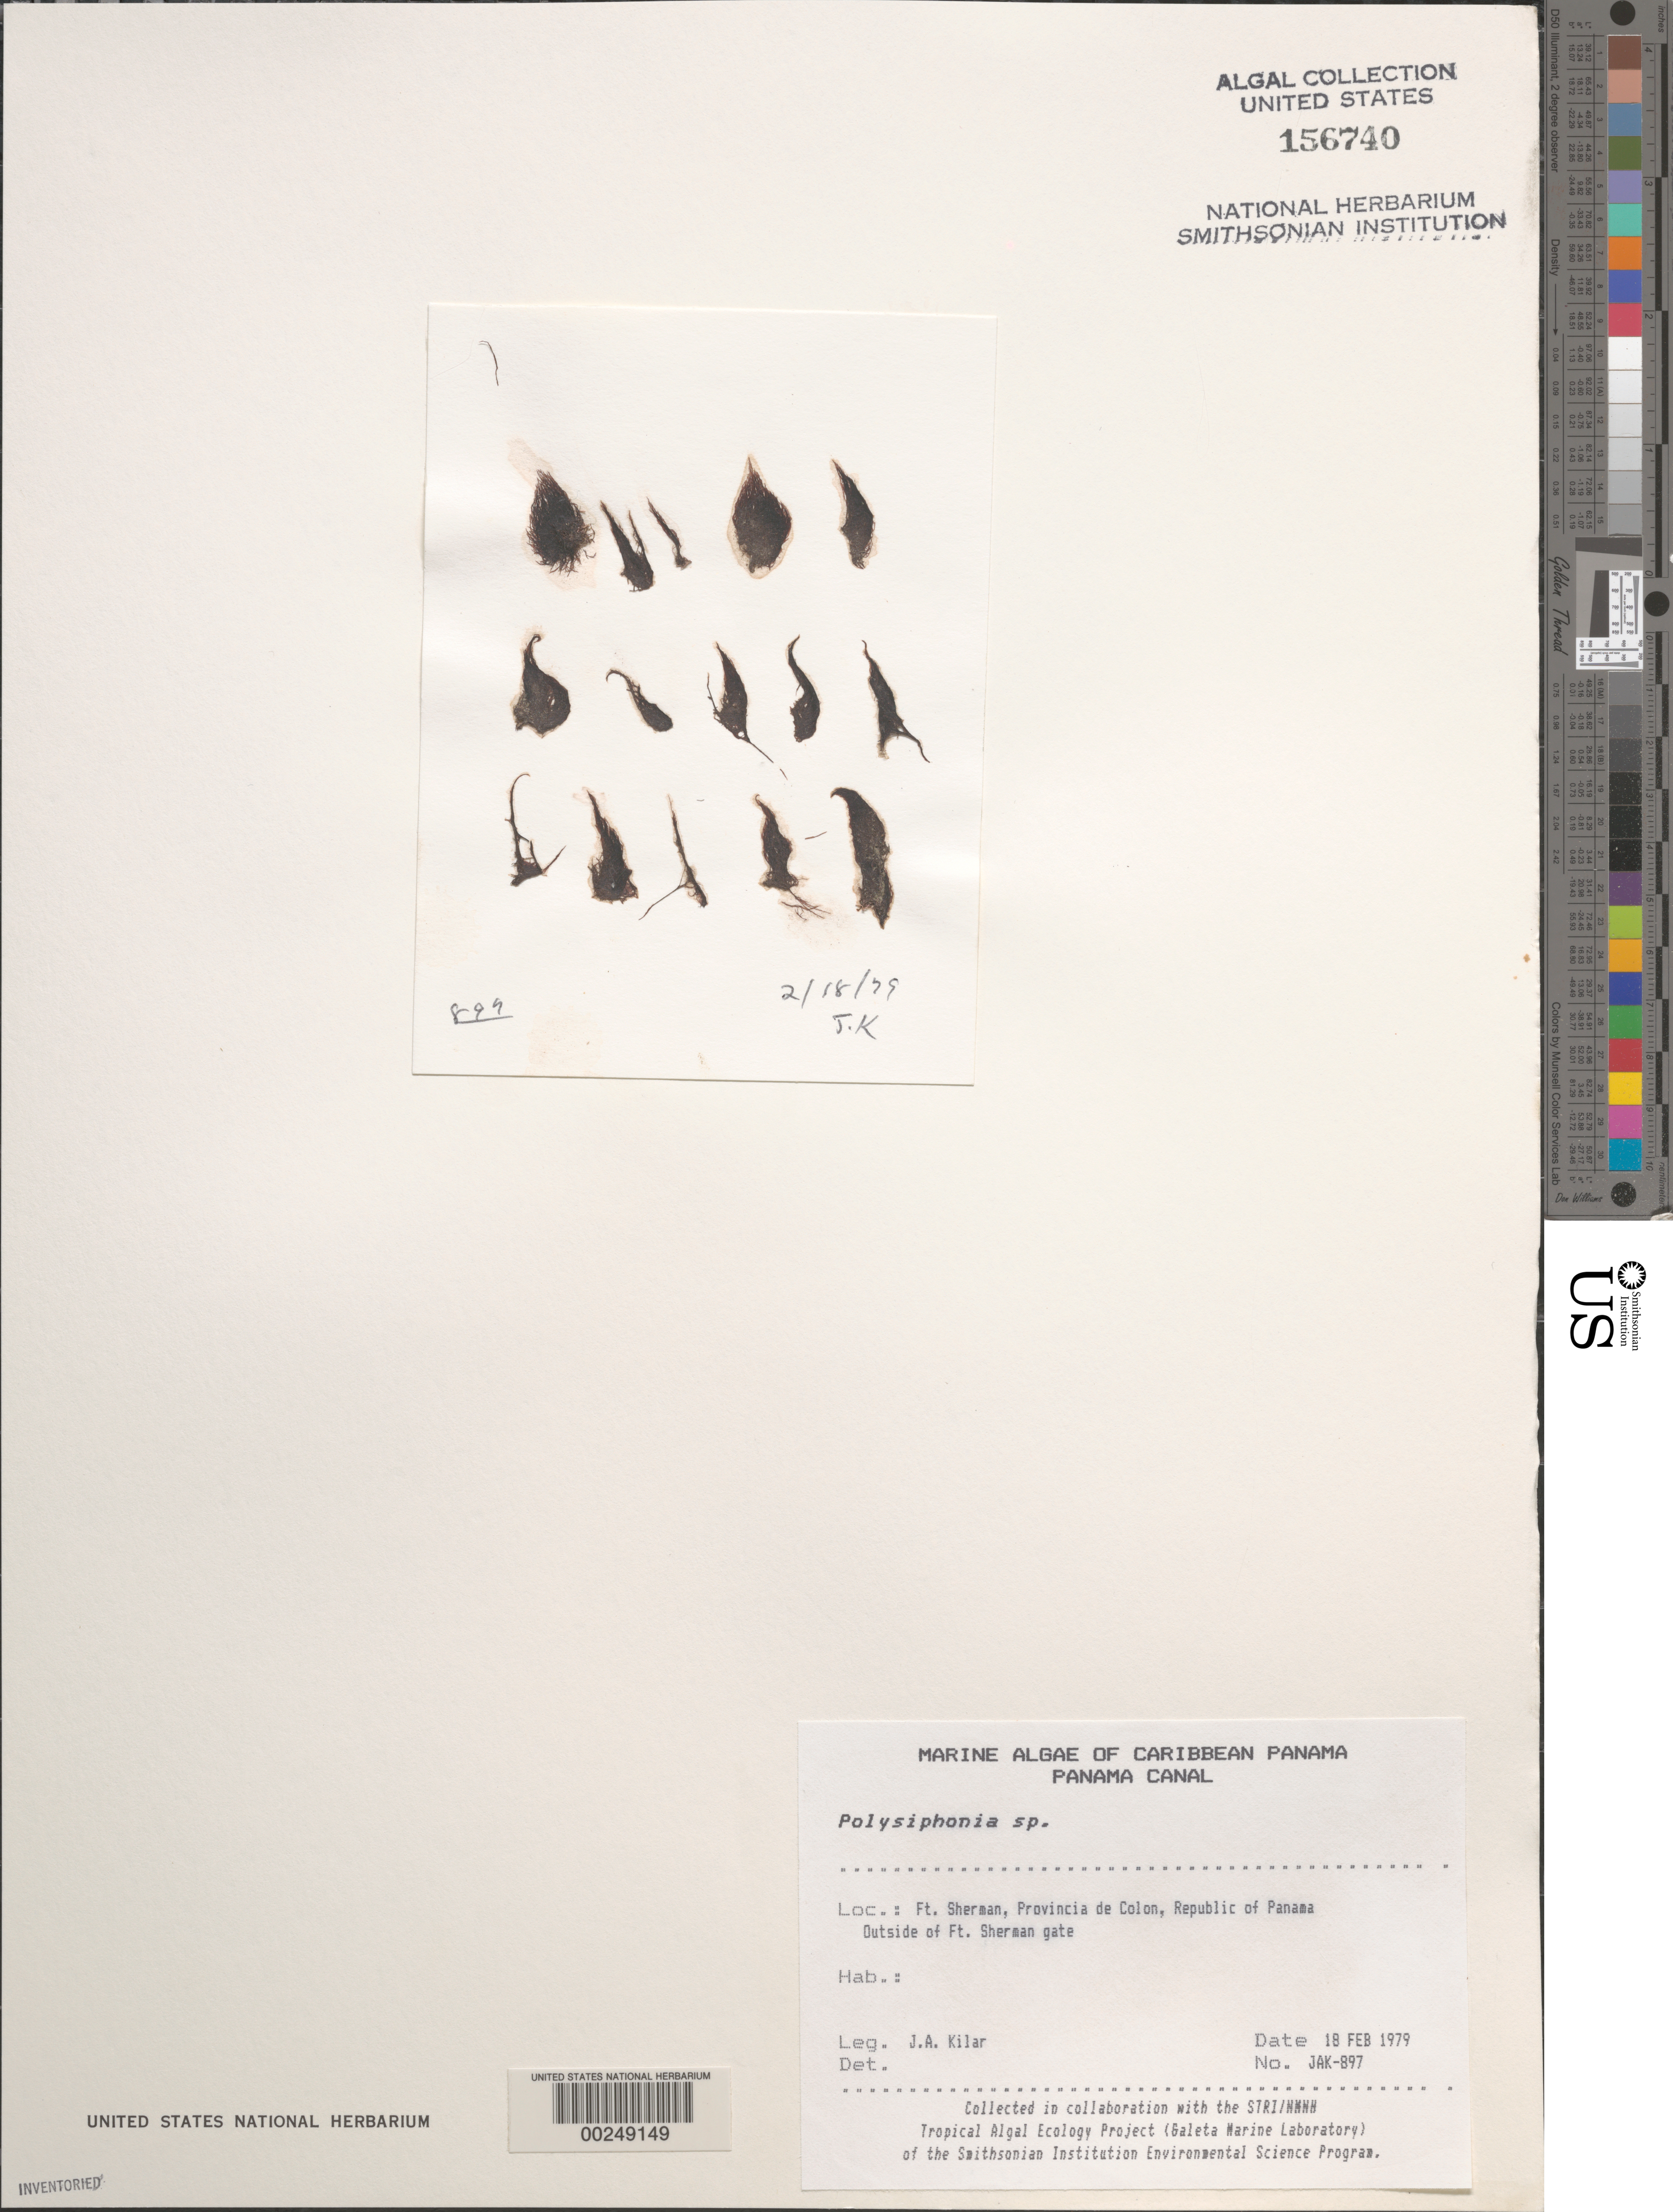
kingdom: Plantae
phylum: Rhodophyta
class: Florideophyceae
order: Ceramiales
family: Rhodomelaceae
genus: Polysiphonia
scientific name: Polysiphonia sp.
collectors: J. A. Kilar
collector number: JAK-897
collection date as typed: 18 Feb 1979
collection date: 1979-02-18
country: Panama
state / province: Colón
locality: Fort Sherman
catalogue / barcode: US 156740